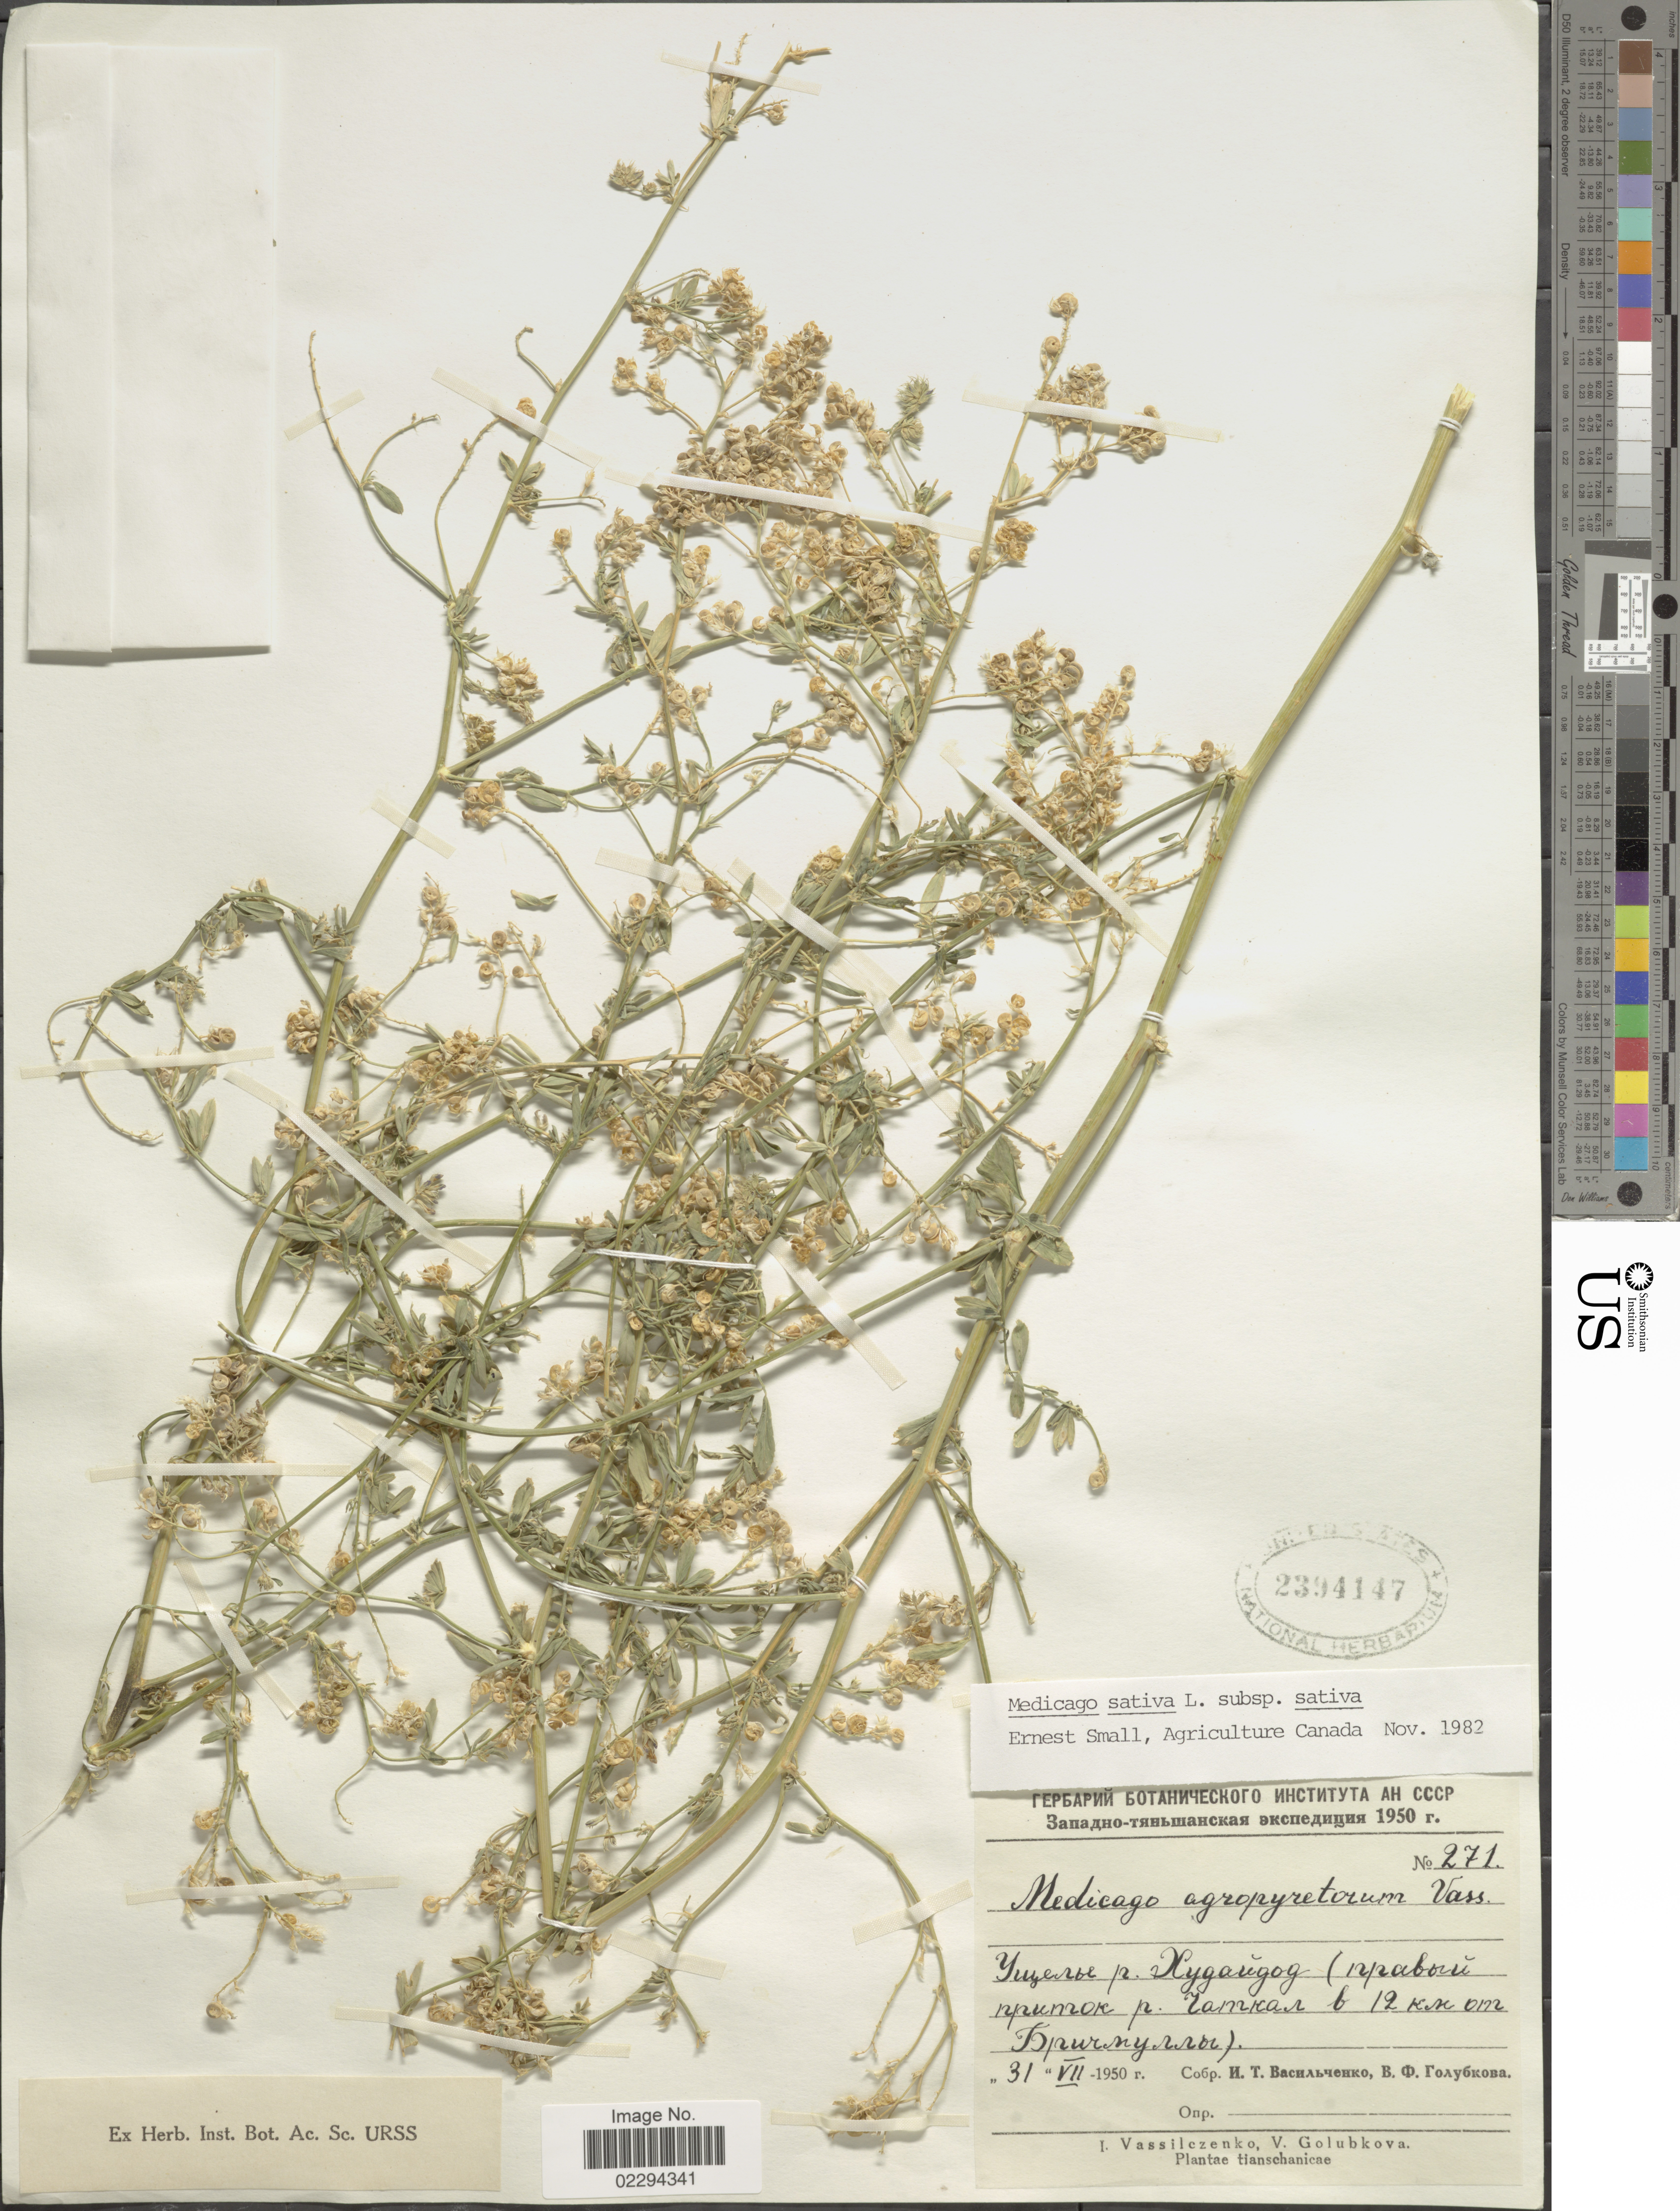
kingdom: Plantae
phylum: Tracheophyta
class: Magnoliopsida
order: Fabales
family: Fabaceae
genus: Medicago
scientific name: Medicago sativa subsp. sativa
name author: L.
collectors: I. T. Vassilczenko & V. F. Golubkova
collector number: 271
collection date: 1950-07-31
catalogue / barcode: US 2394147